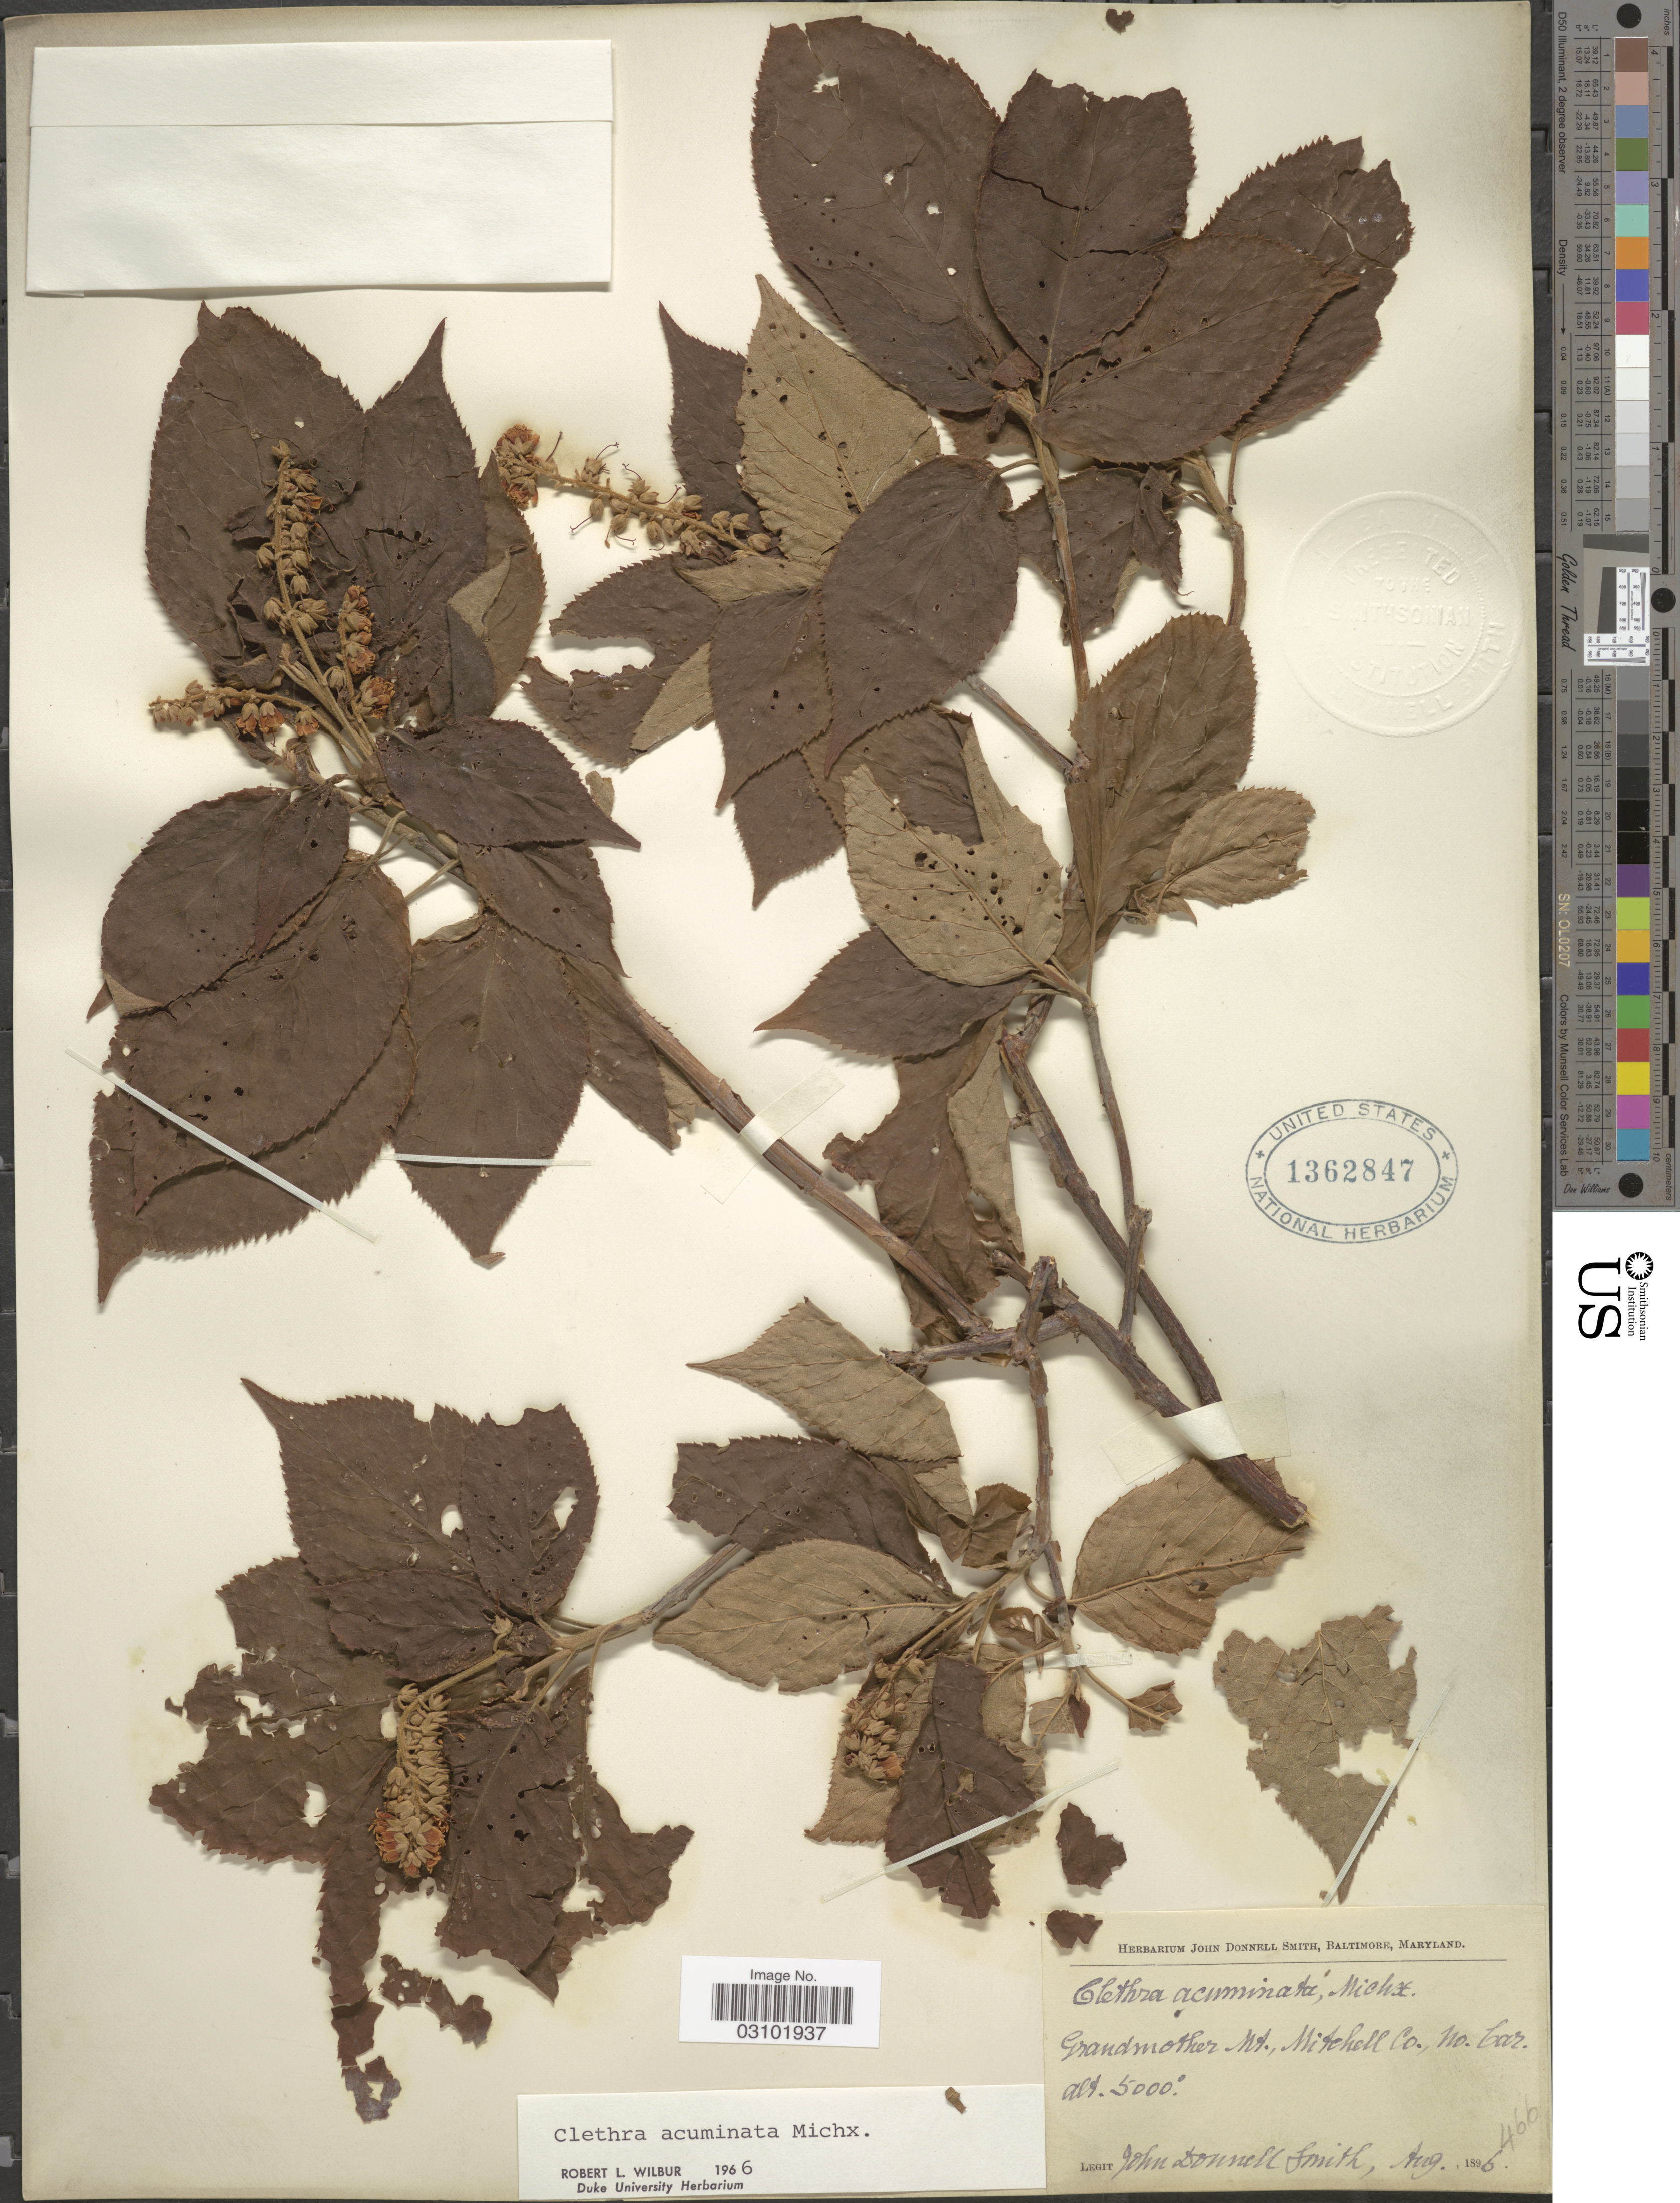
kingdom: Plantae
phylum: Tracheophyta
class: Magnoliopsida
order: Ericales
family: Clethraceae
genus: Clethra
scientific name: Clethra acuminata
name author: Michx.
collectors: J. Donnell Smith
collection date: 1896-08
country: United States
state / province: North Carolina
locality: Grandmother Mt., Mitchell Co.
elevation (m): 1524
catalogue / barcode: US 1362847